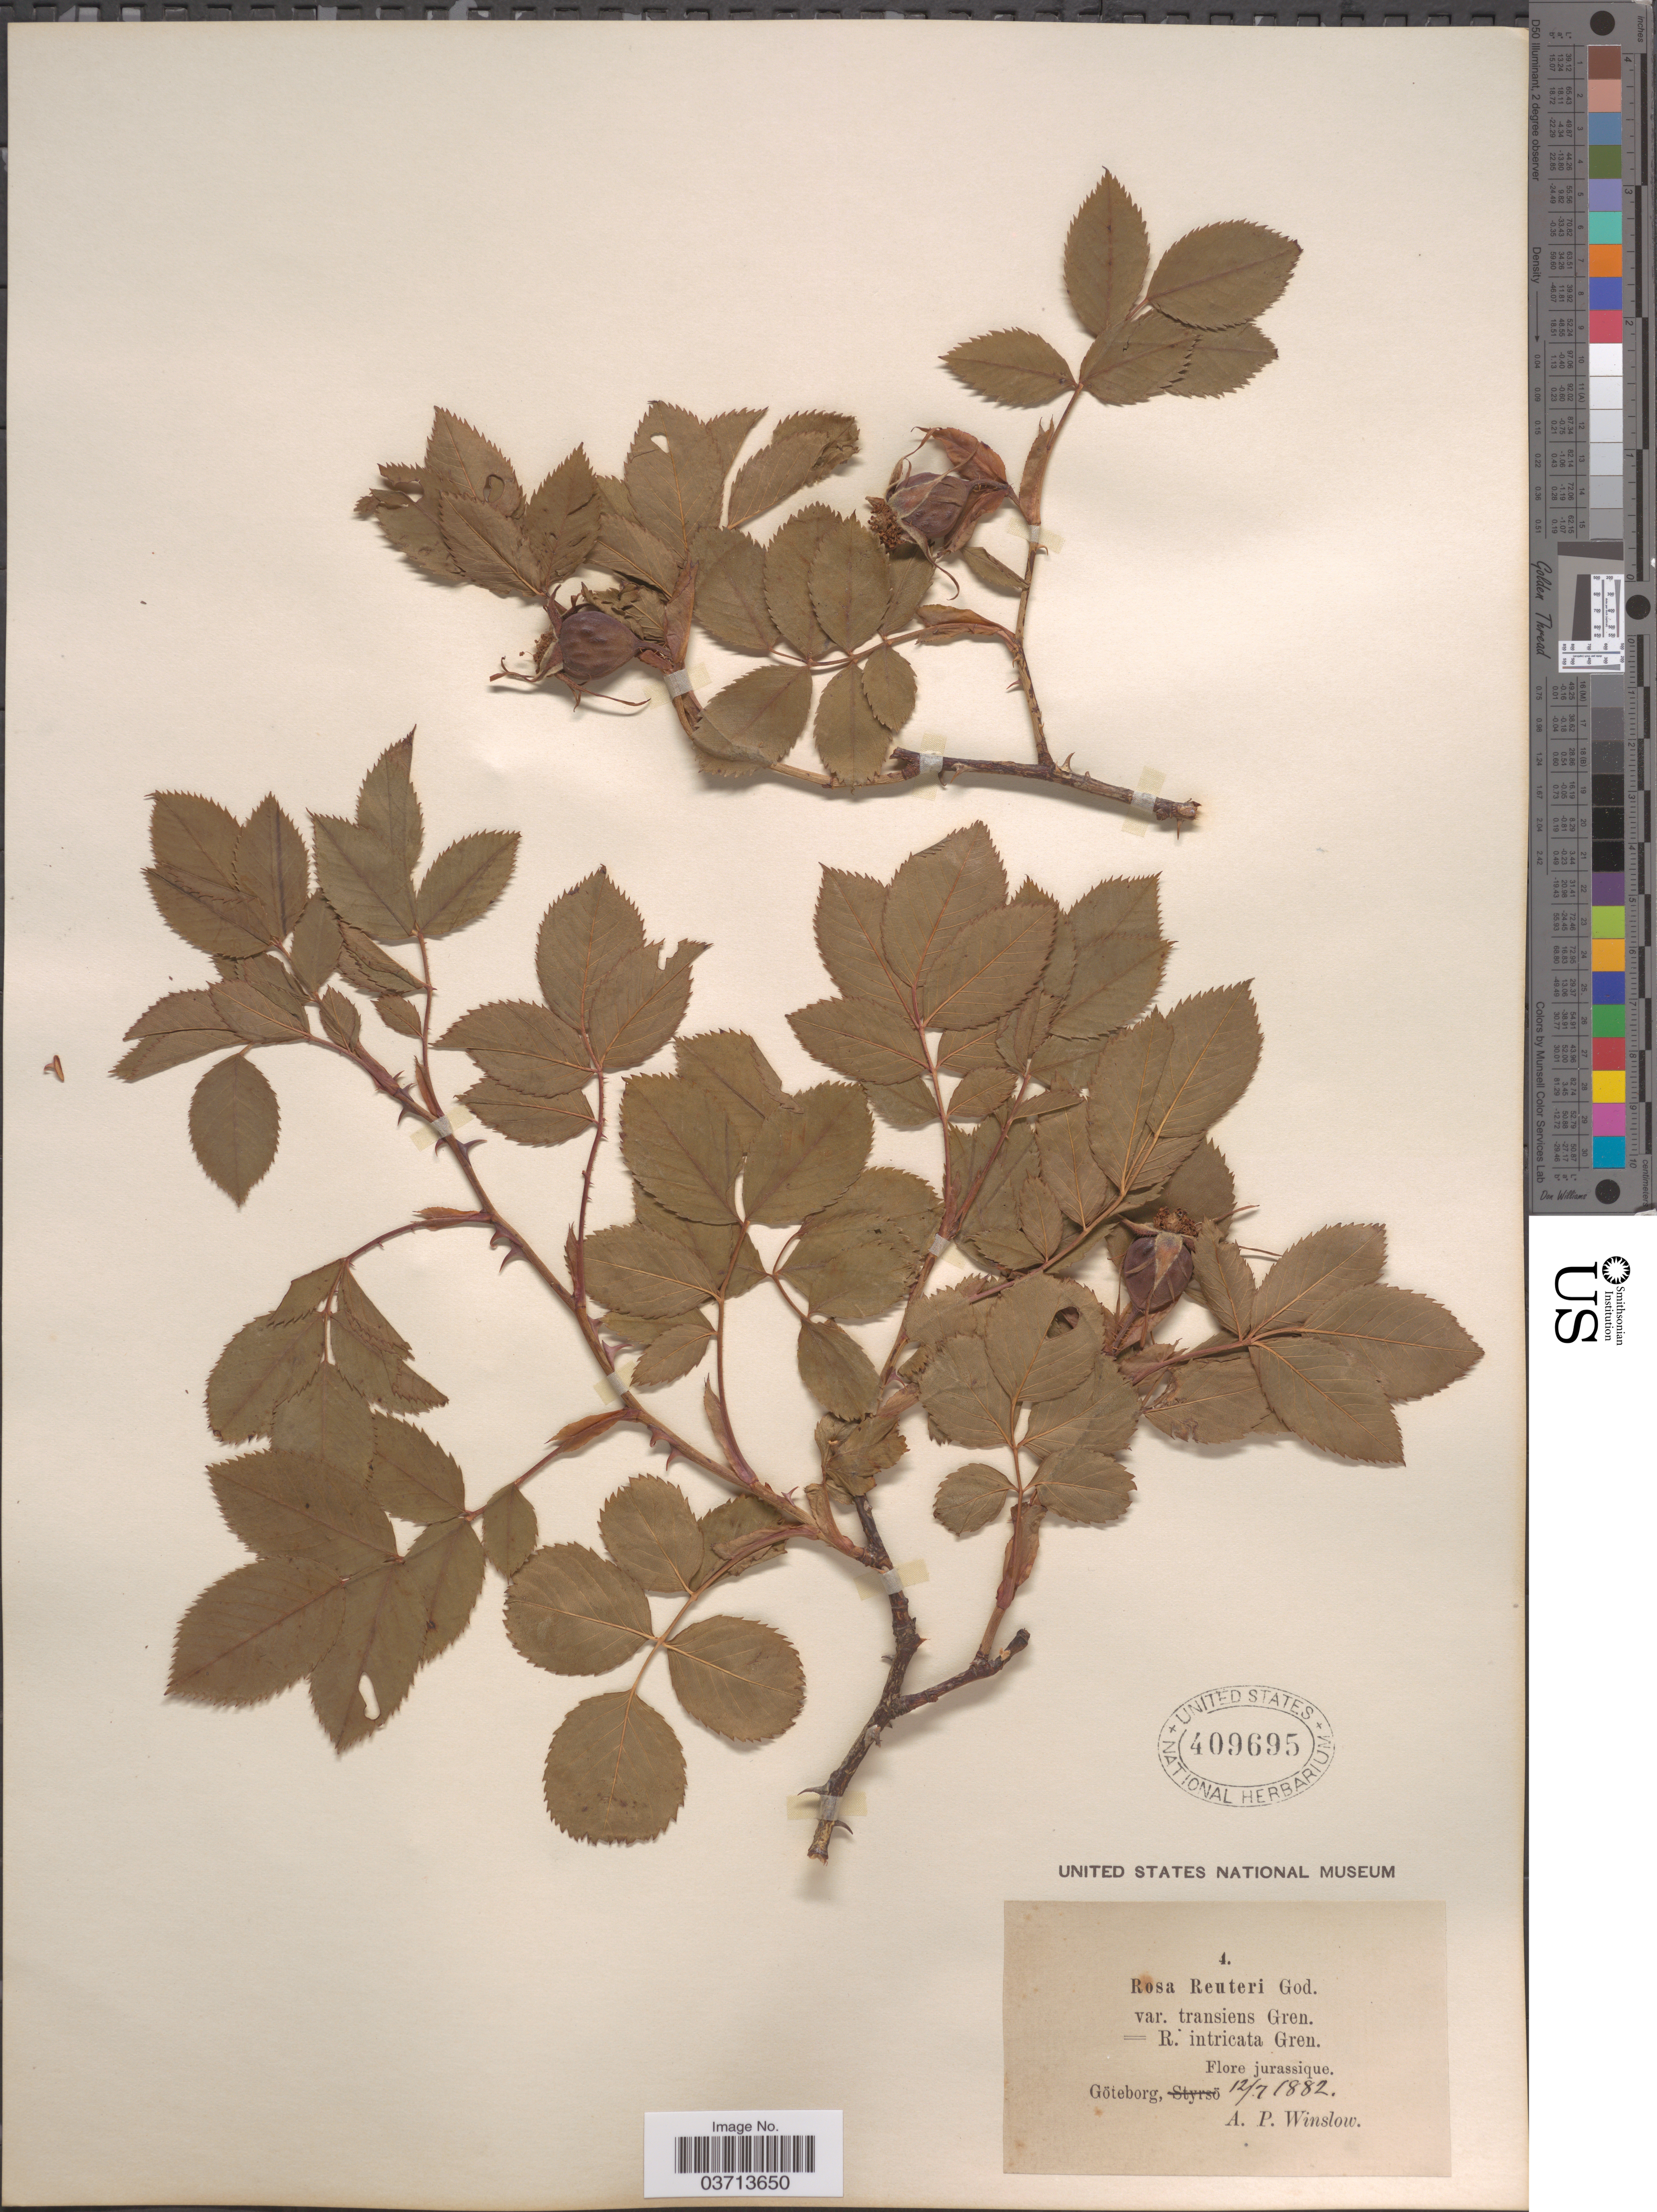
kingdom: Plantae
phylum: Tracheophyta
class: Magnoliopsida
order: Rosales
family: Rosaceae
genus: Rosa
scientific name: Rosa reuteri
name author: (Godet) Reut.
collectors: A. Winslow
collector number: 4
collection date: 1882-07-12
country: Sweden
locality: Göteborg.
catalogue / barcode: US 409695